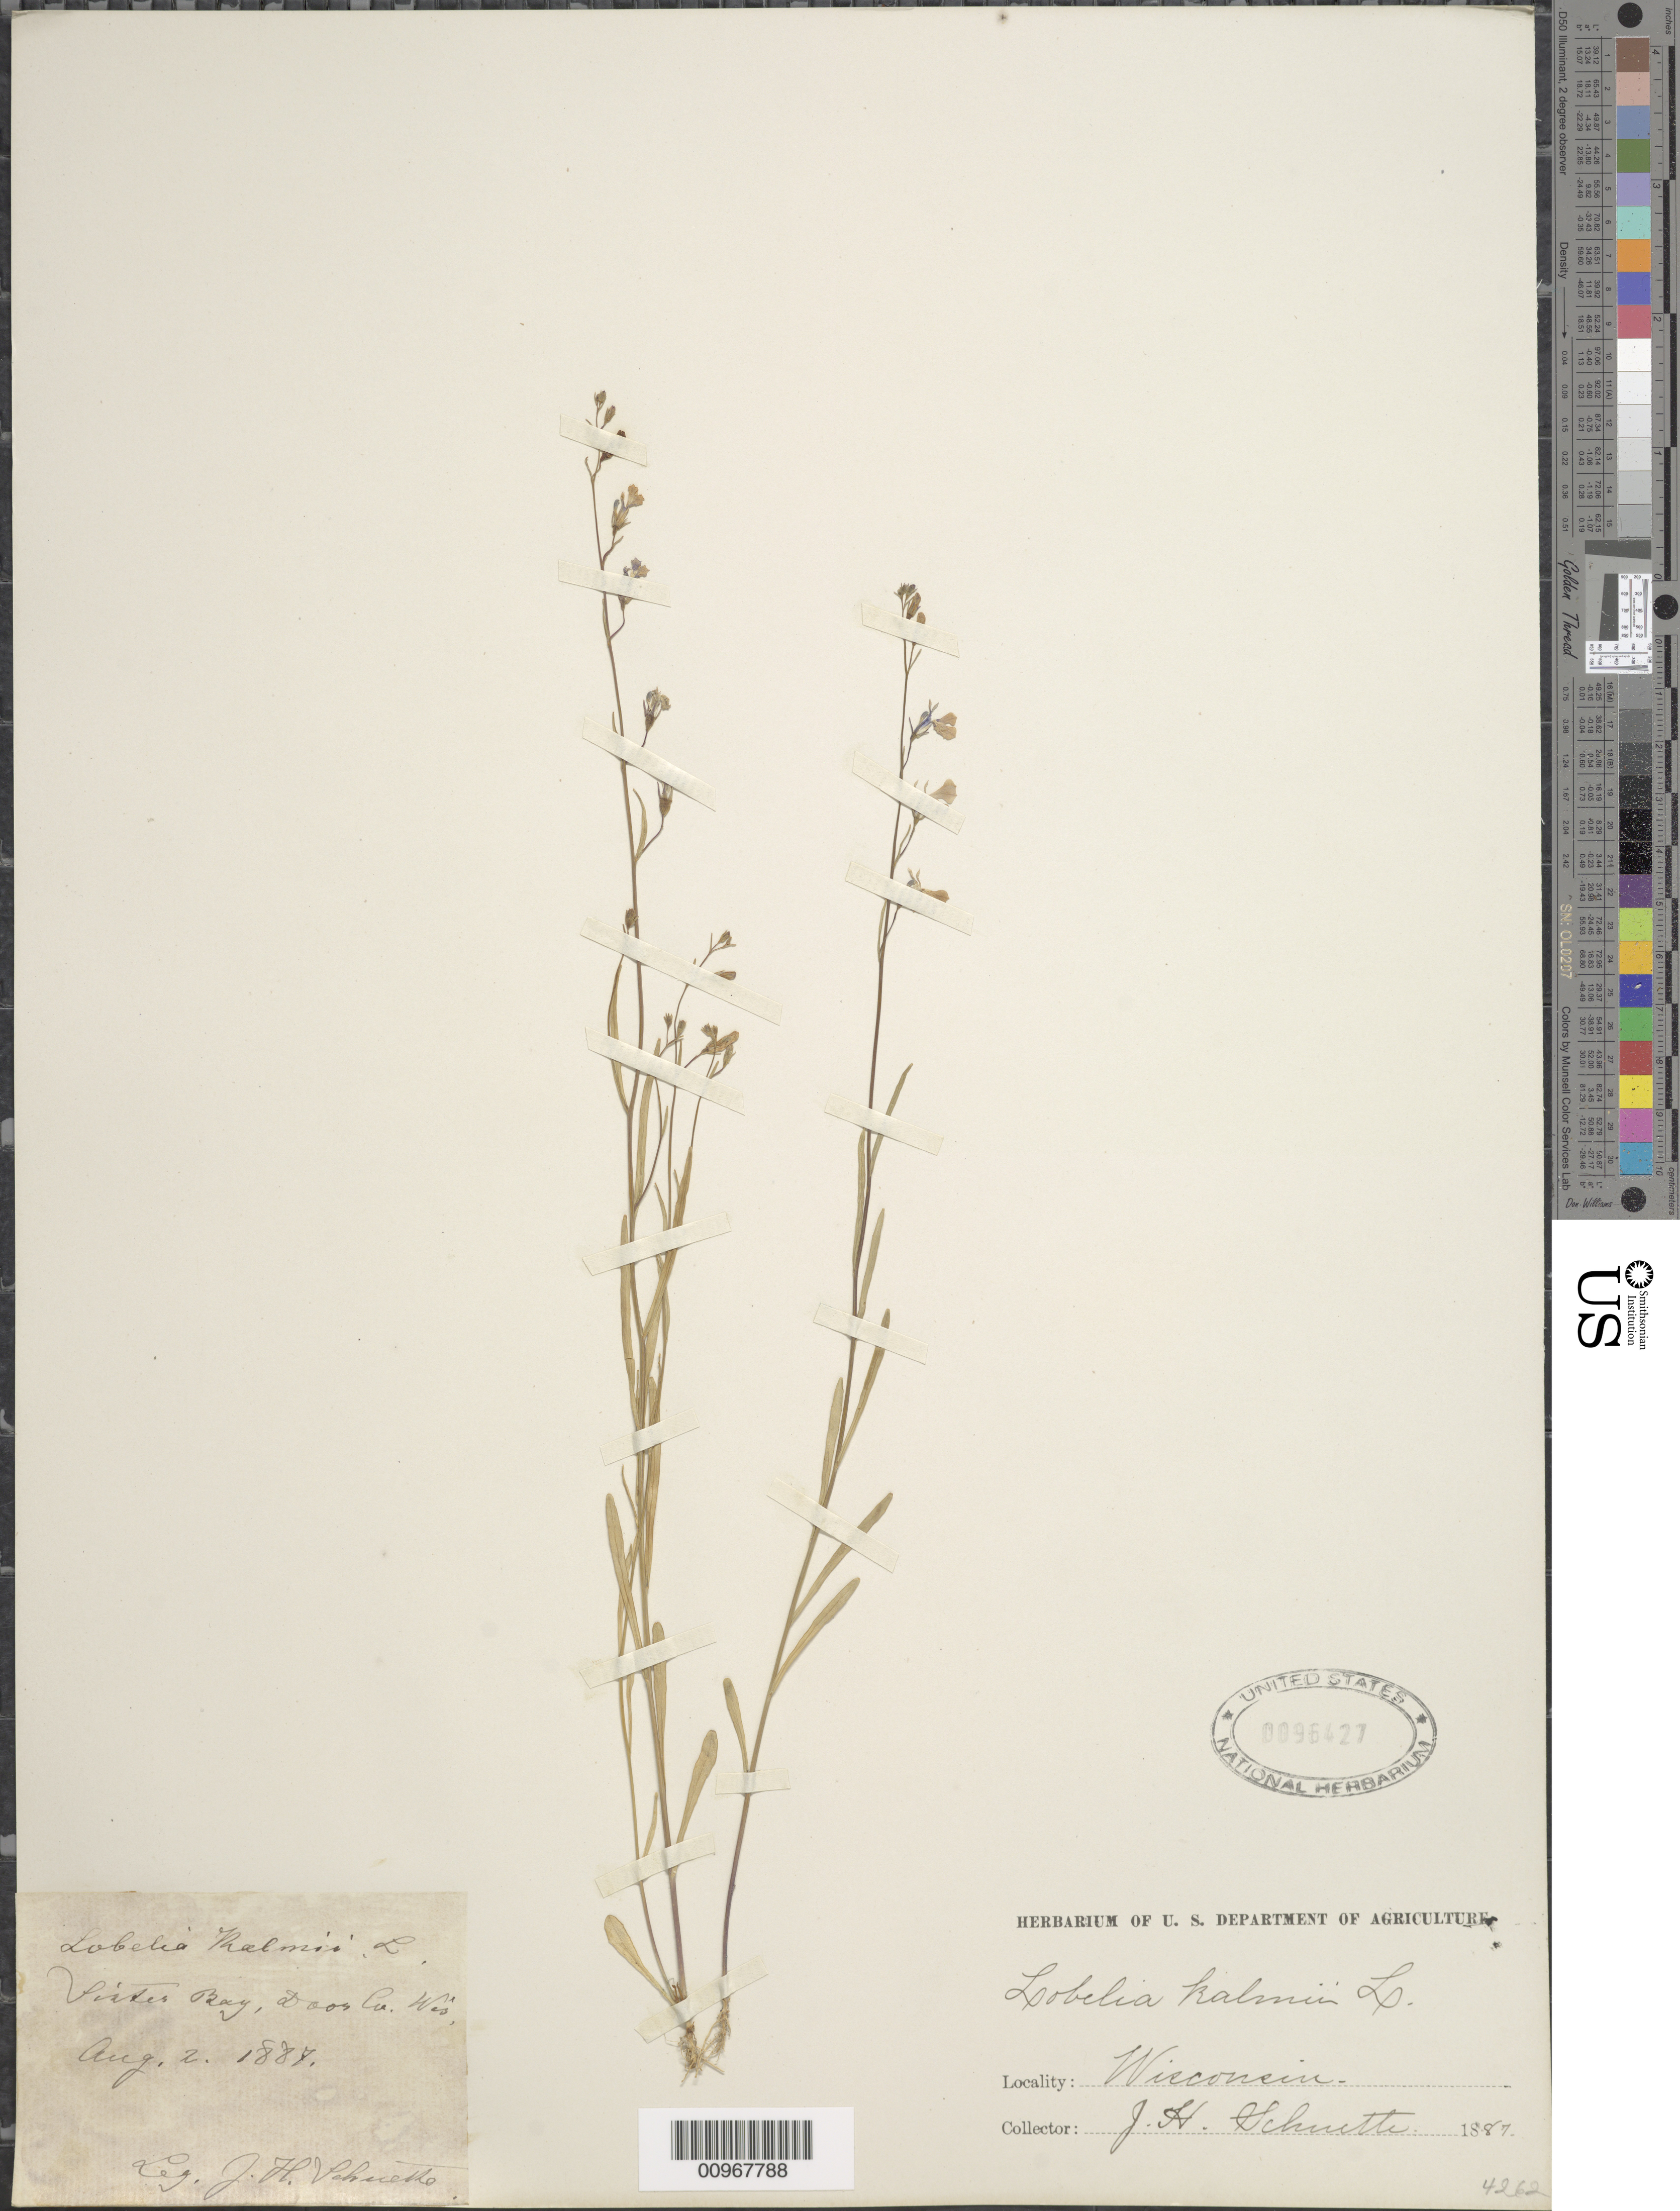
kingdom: Plantae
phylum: Tracheophyta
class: Magnoliopsida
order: Asterales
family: Campanulaceae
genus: Lobelia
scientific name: Lobelia kalmii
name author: L.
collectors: J. H. Schuette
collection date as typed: Aug. 2, 1887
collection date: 1887-08-02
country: United States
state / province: Wisconsin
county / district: Door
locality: Sister Bay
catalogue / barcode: US 96427